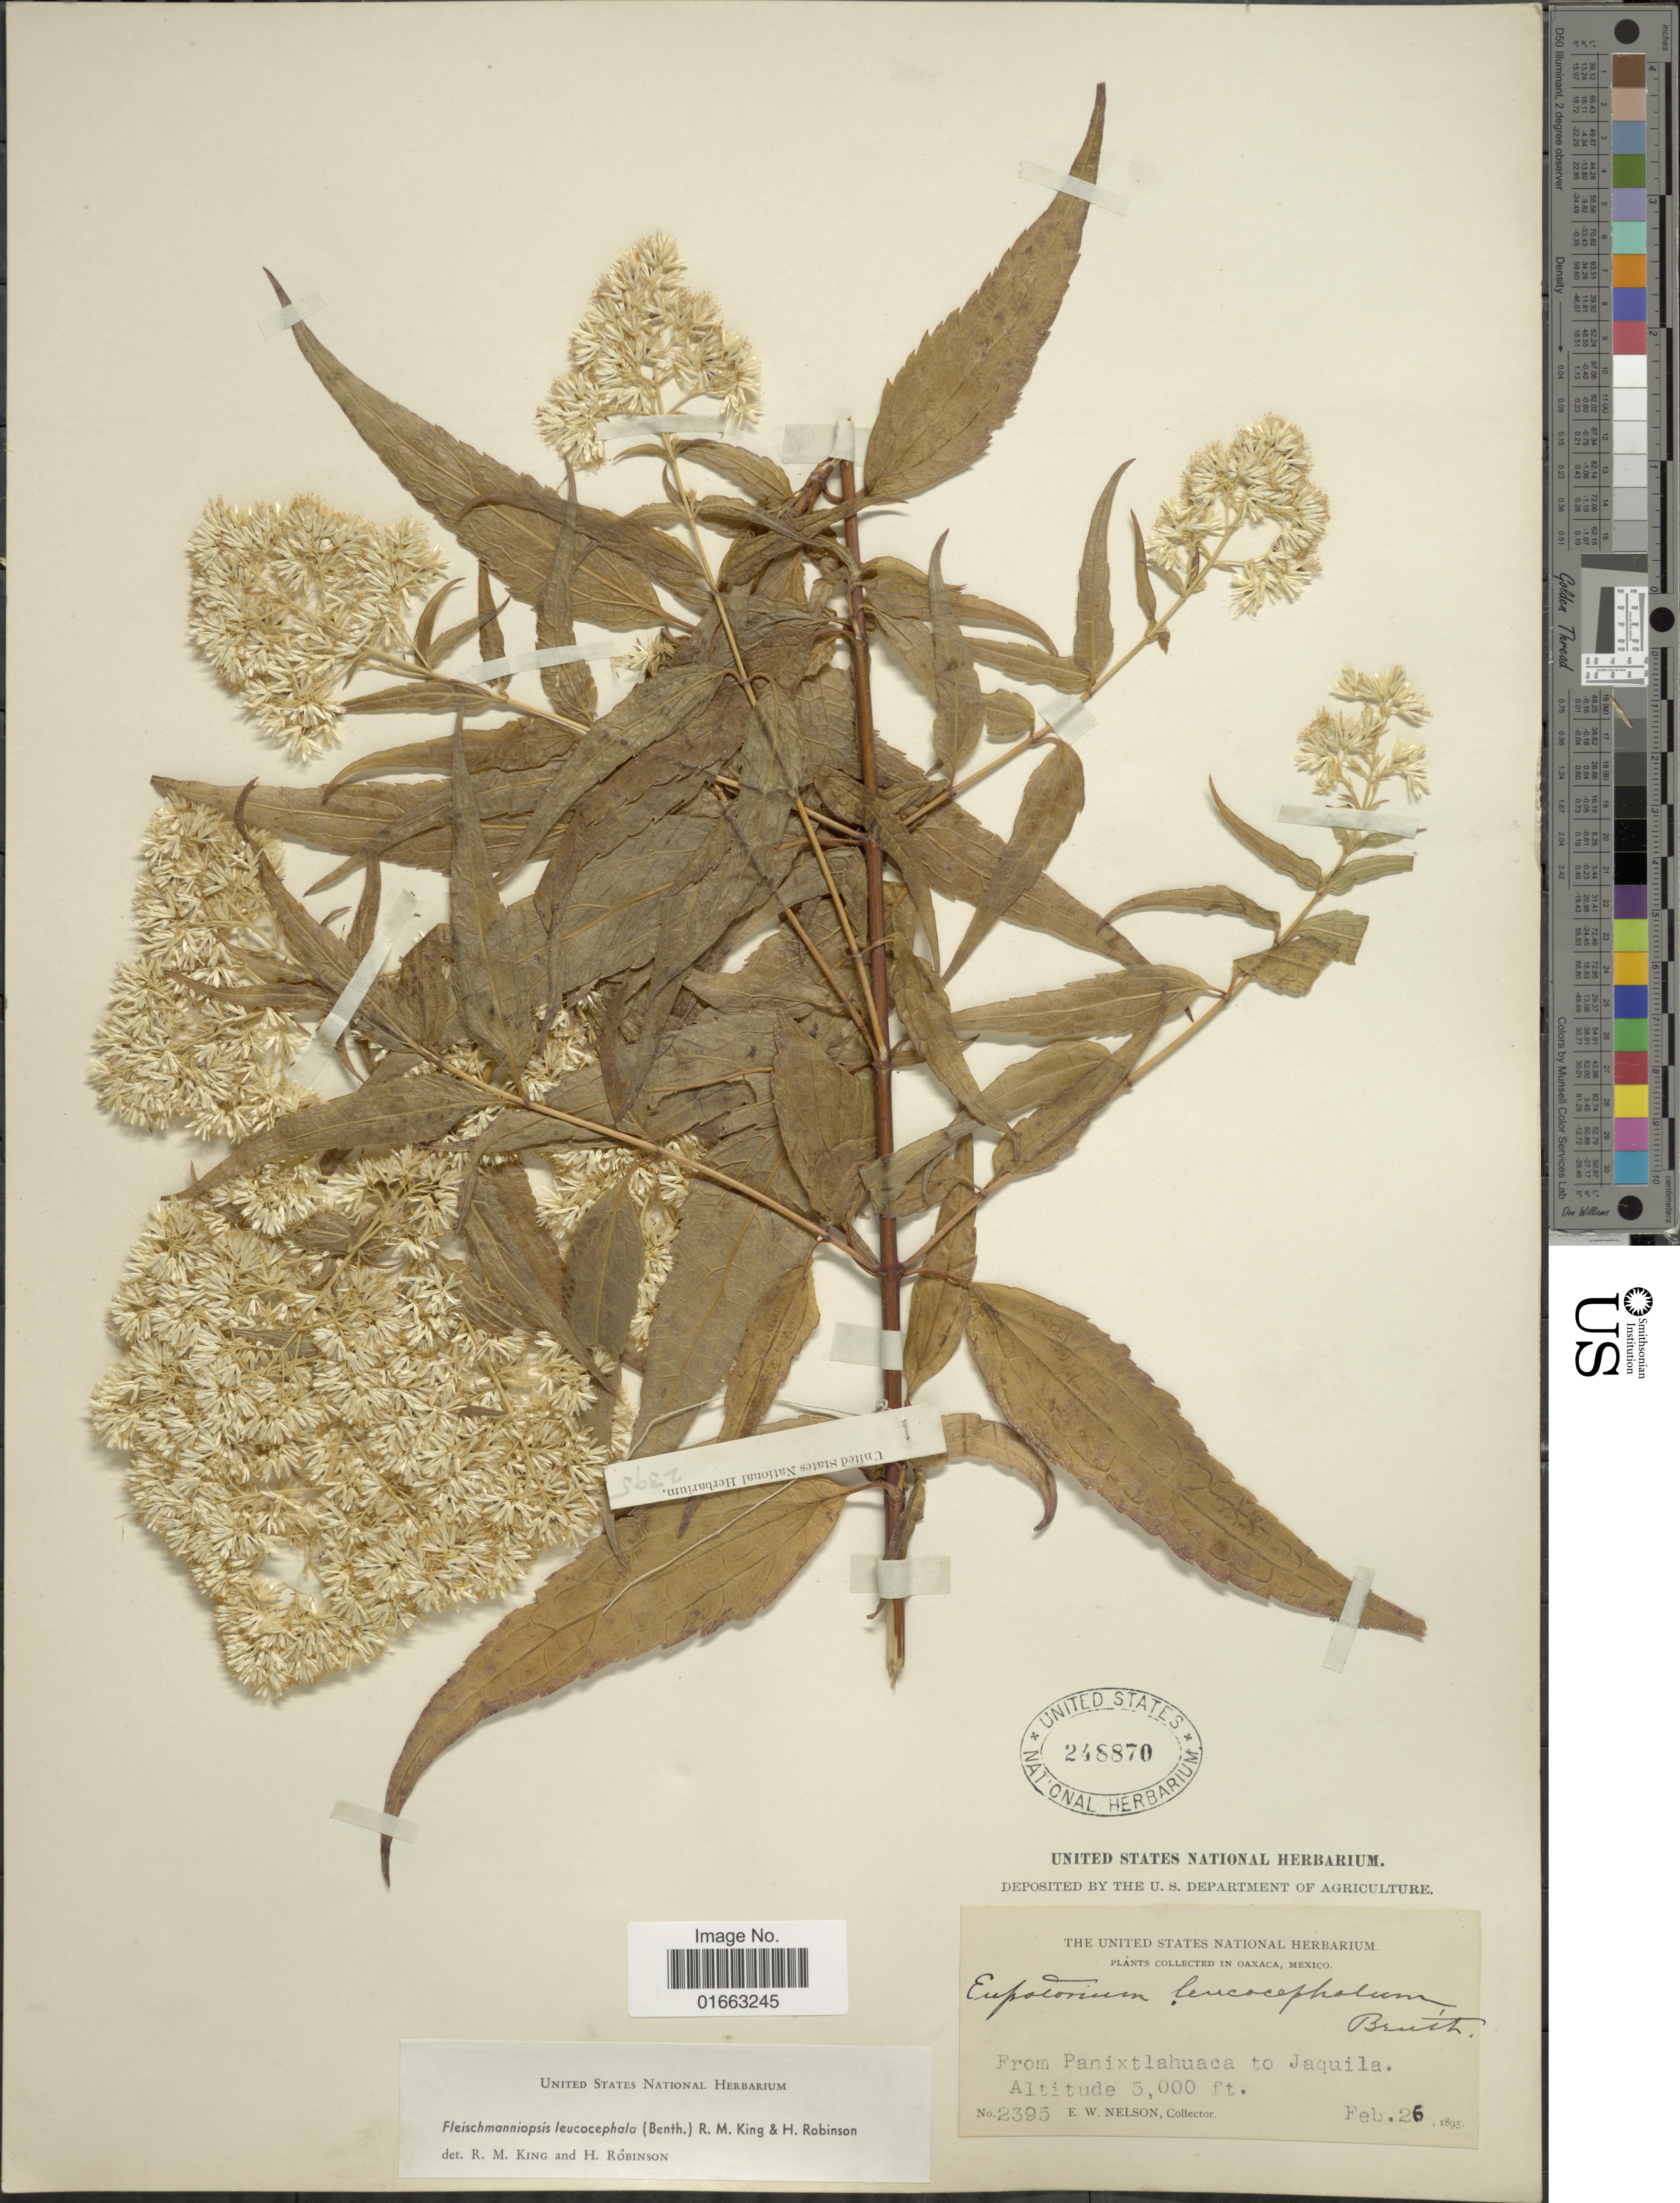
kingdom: Plantae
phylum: Tracheophyta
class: Magnoliopsida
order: Asterales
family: Asteraceae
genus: Fleischmanniopsis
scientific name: Fleischmanniopsis leucocephala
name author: (Benth.) R.M. King & H. Rob.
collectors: E. W. Nelson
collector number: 2395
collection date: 1895-02-26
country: Mexico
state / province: Oaxaca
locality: From Panixtlahuaca to Jaquila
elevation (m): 1524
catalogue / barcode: US 248870